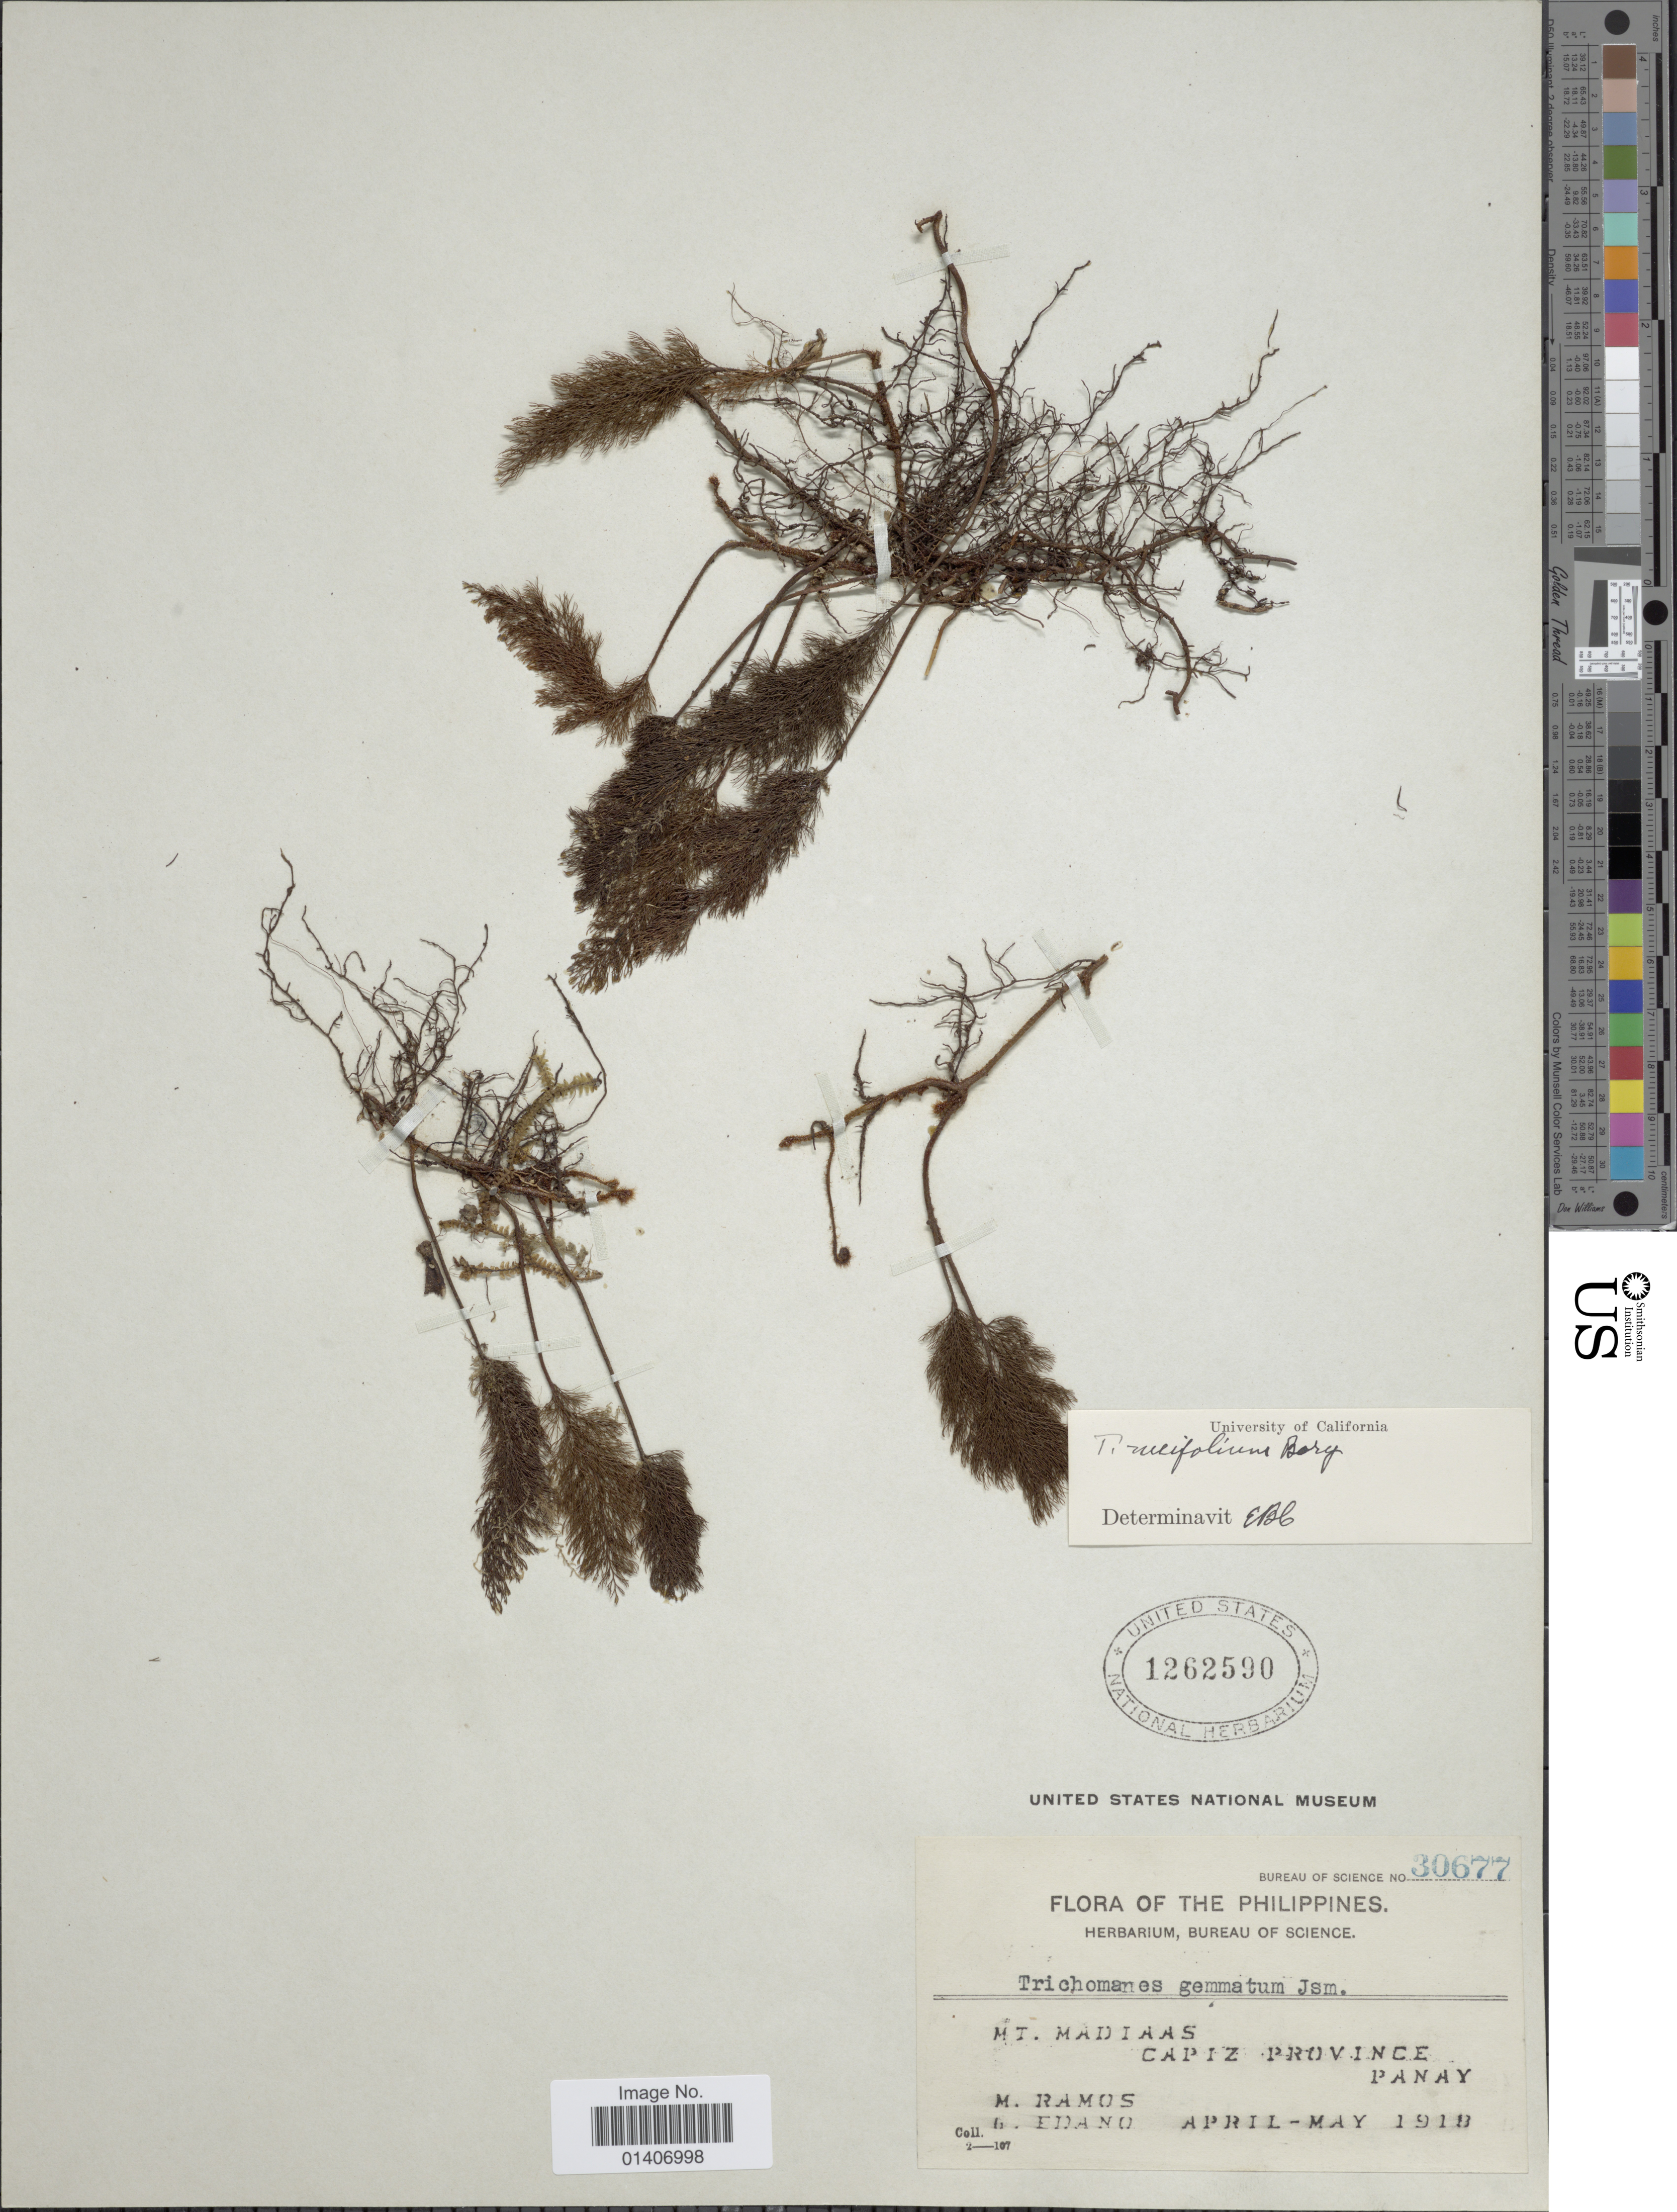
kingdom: Plantae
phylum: Tracheophyta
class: Polypodiopsida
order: Hymenophyllales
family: Hymenophyllaceae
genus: Abrodictyum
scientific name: Abrodictyum meifolium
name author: (Bory) Ebihara & K. Iwats.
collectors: M. Ramos & G. Edaño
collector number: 30677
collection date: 1918-04/1918-05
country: Philippines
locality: Mt. Madiaas, Capiz province, panay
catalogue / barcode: US 1262590